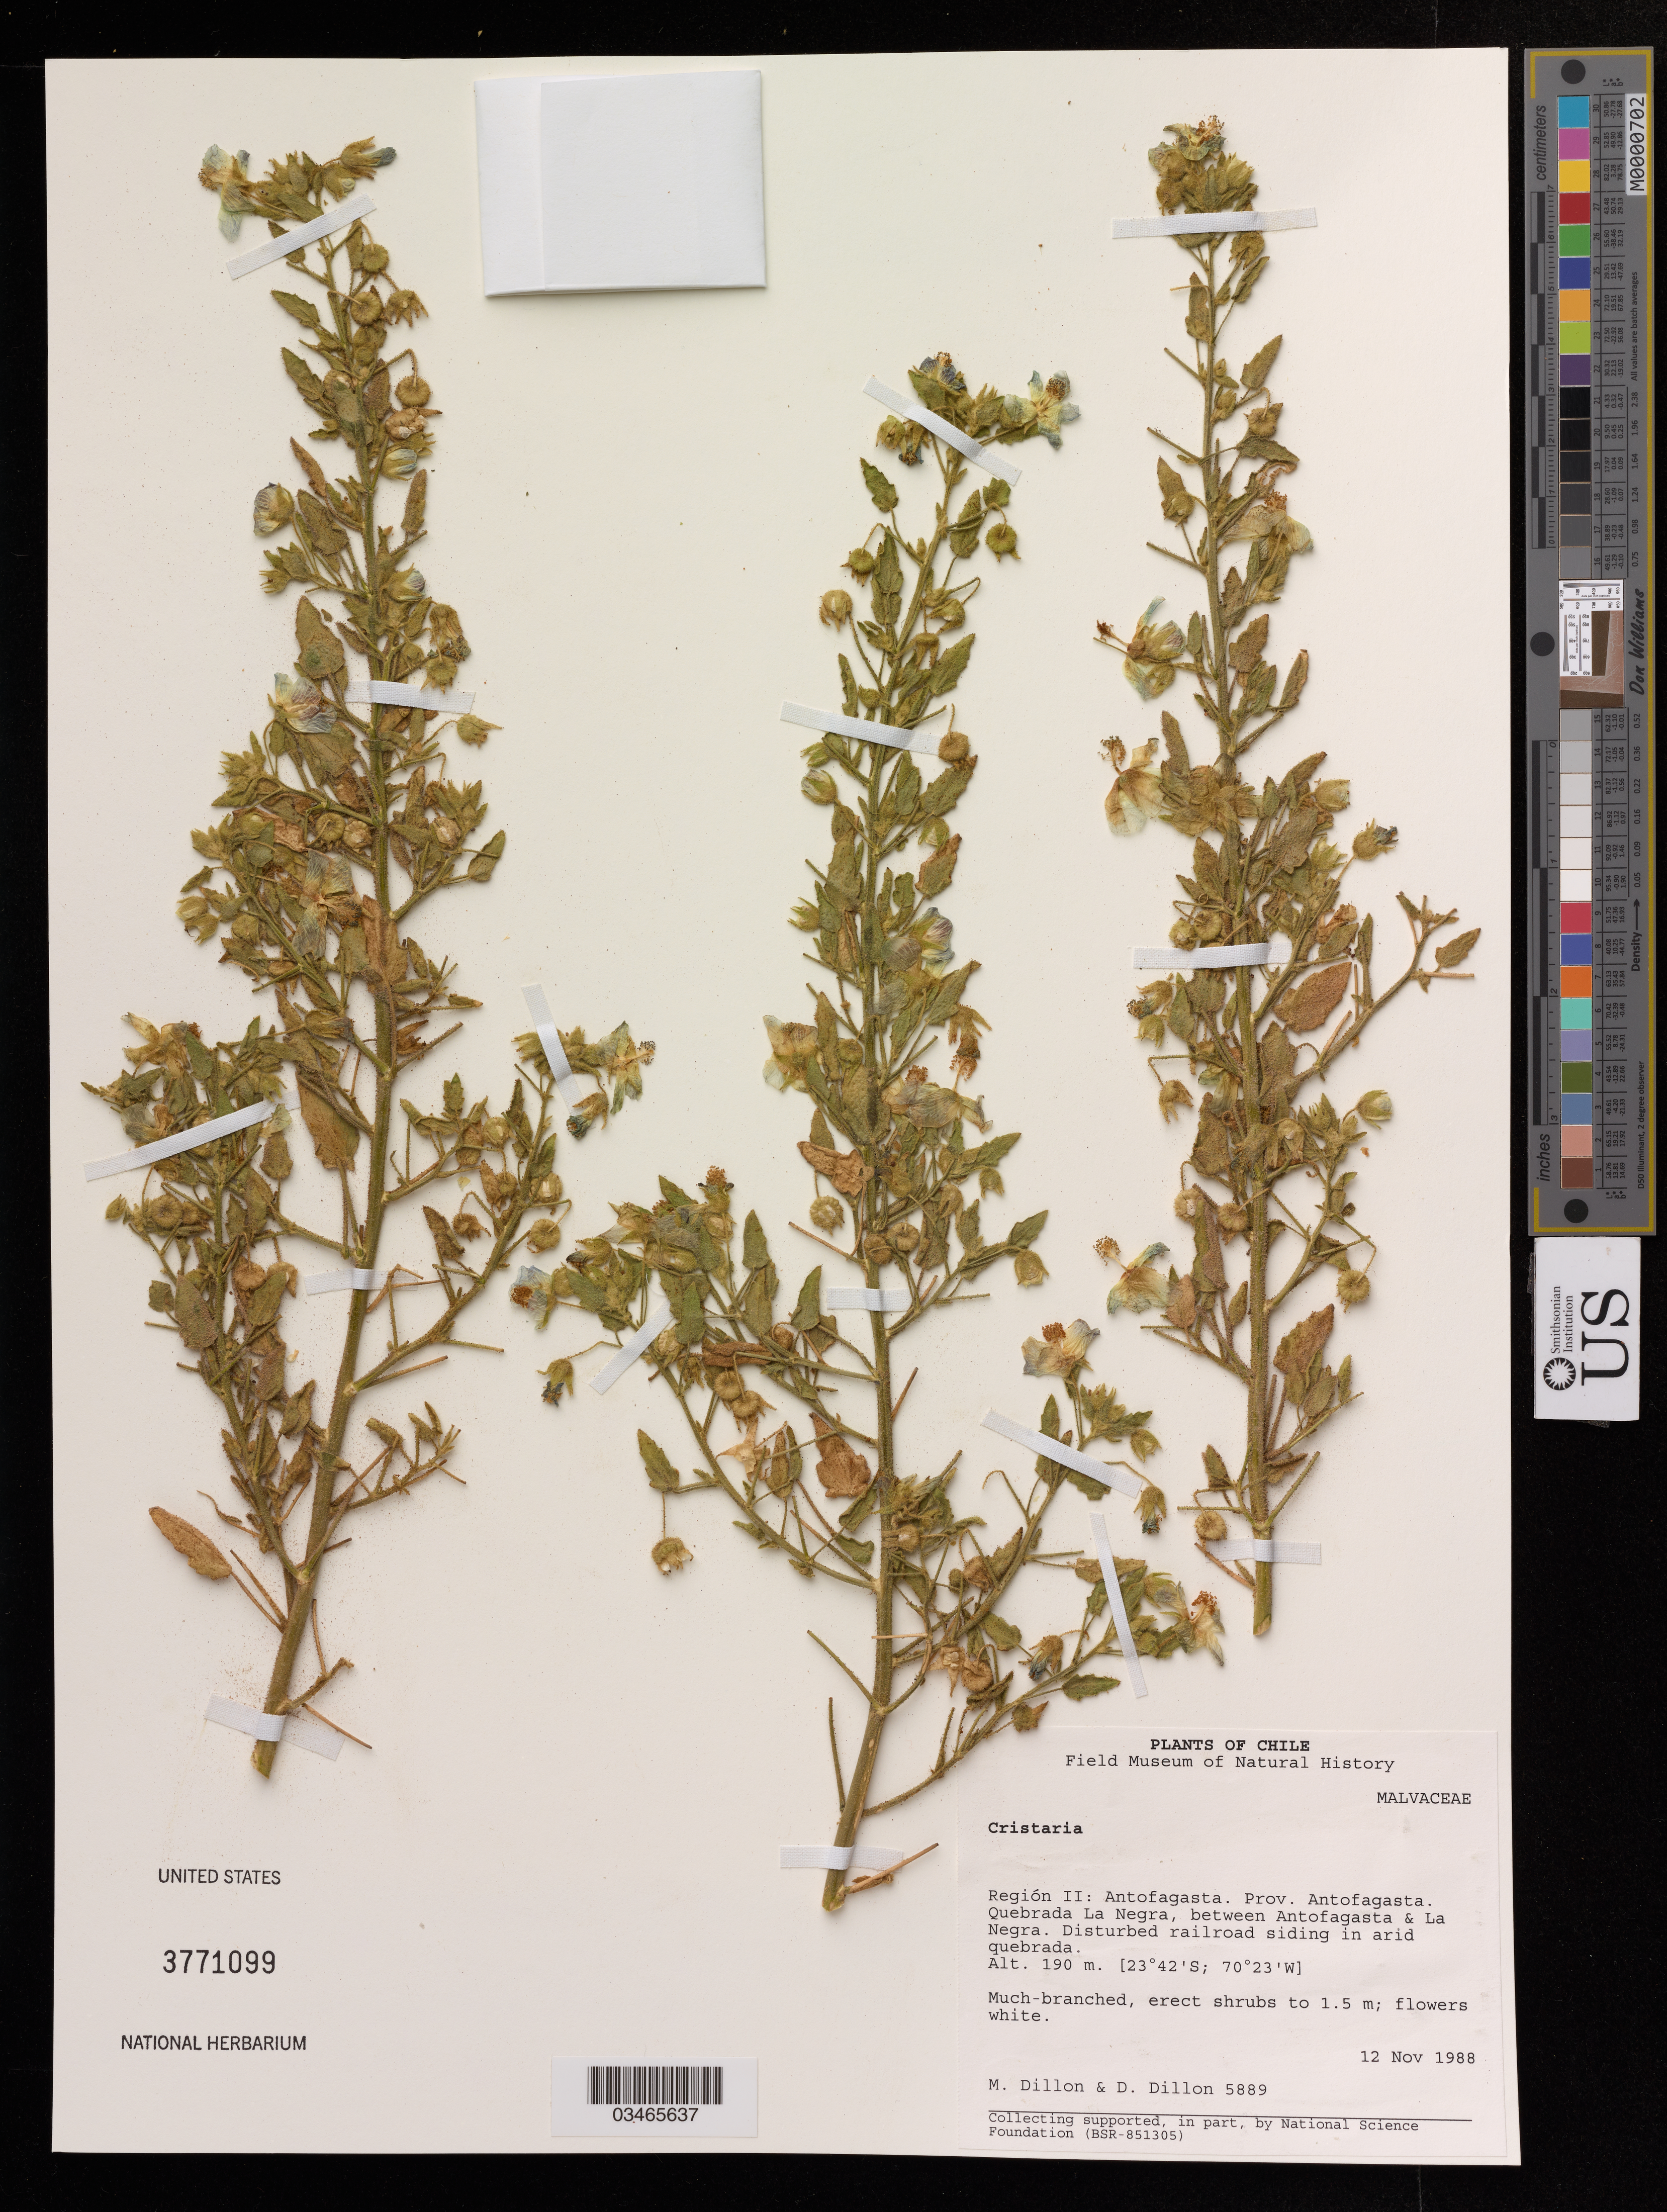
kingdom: Plantae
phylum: Tracheophyta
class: Magnoliopsida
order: Malvales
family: Malvaceae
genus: Cristaria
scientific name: Cristaria sp.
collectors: M. O. Dillon & D. Dillon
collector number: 5889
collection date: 1988-11-12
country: Chile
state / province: Antofagasta (II)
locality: Quebrada La Negra, between Antofagasta & La Negra.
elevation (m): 190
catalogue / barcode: US 3771099